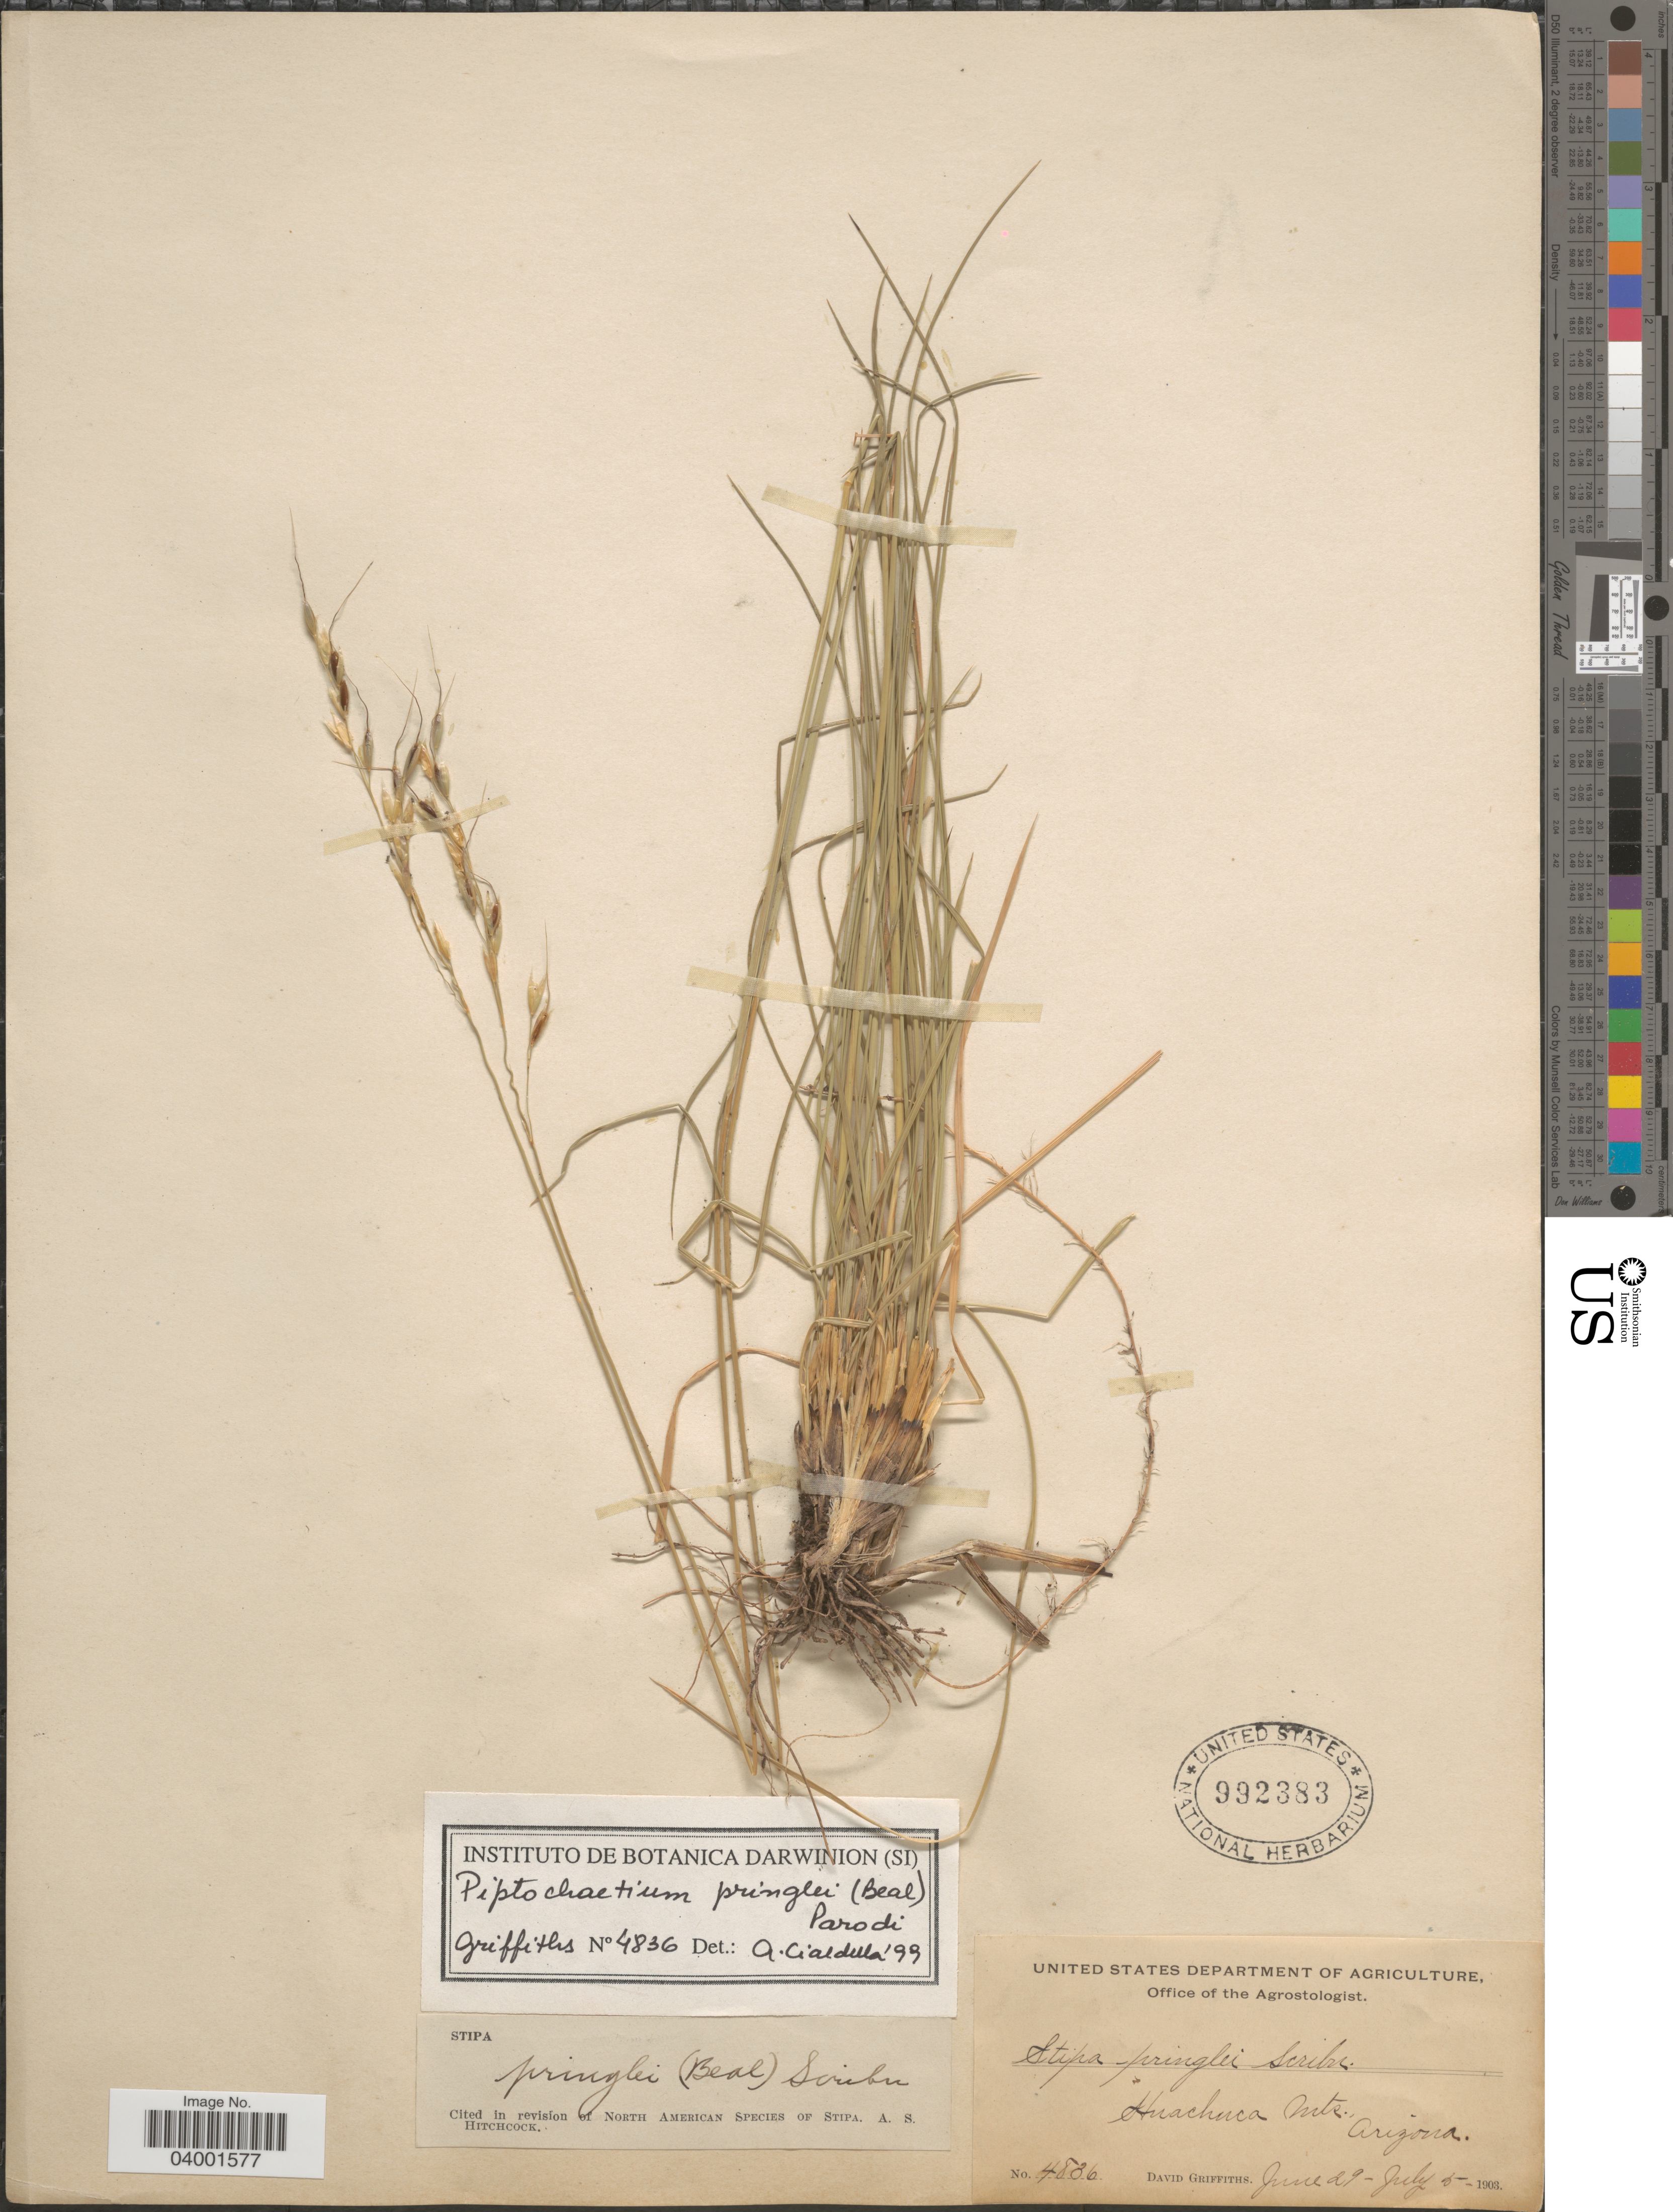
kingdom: Plantae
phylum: Tracheophyta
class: Liliopsida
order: Poales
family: Poaceae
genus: Piptochaetium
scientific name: Piptochaetium pringlei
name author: (W.J. Beal) Parodi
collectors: D. Griffiths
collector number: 4836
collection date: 1903-06-29/1903-07-05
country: United States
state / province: Arizona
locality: Huachuca Mts.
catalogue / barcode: US 992383